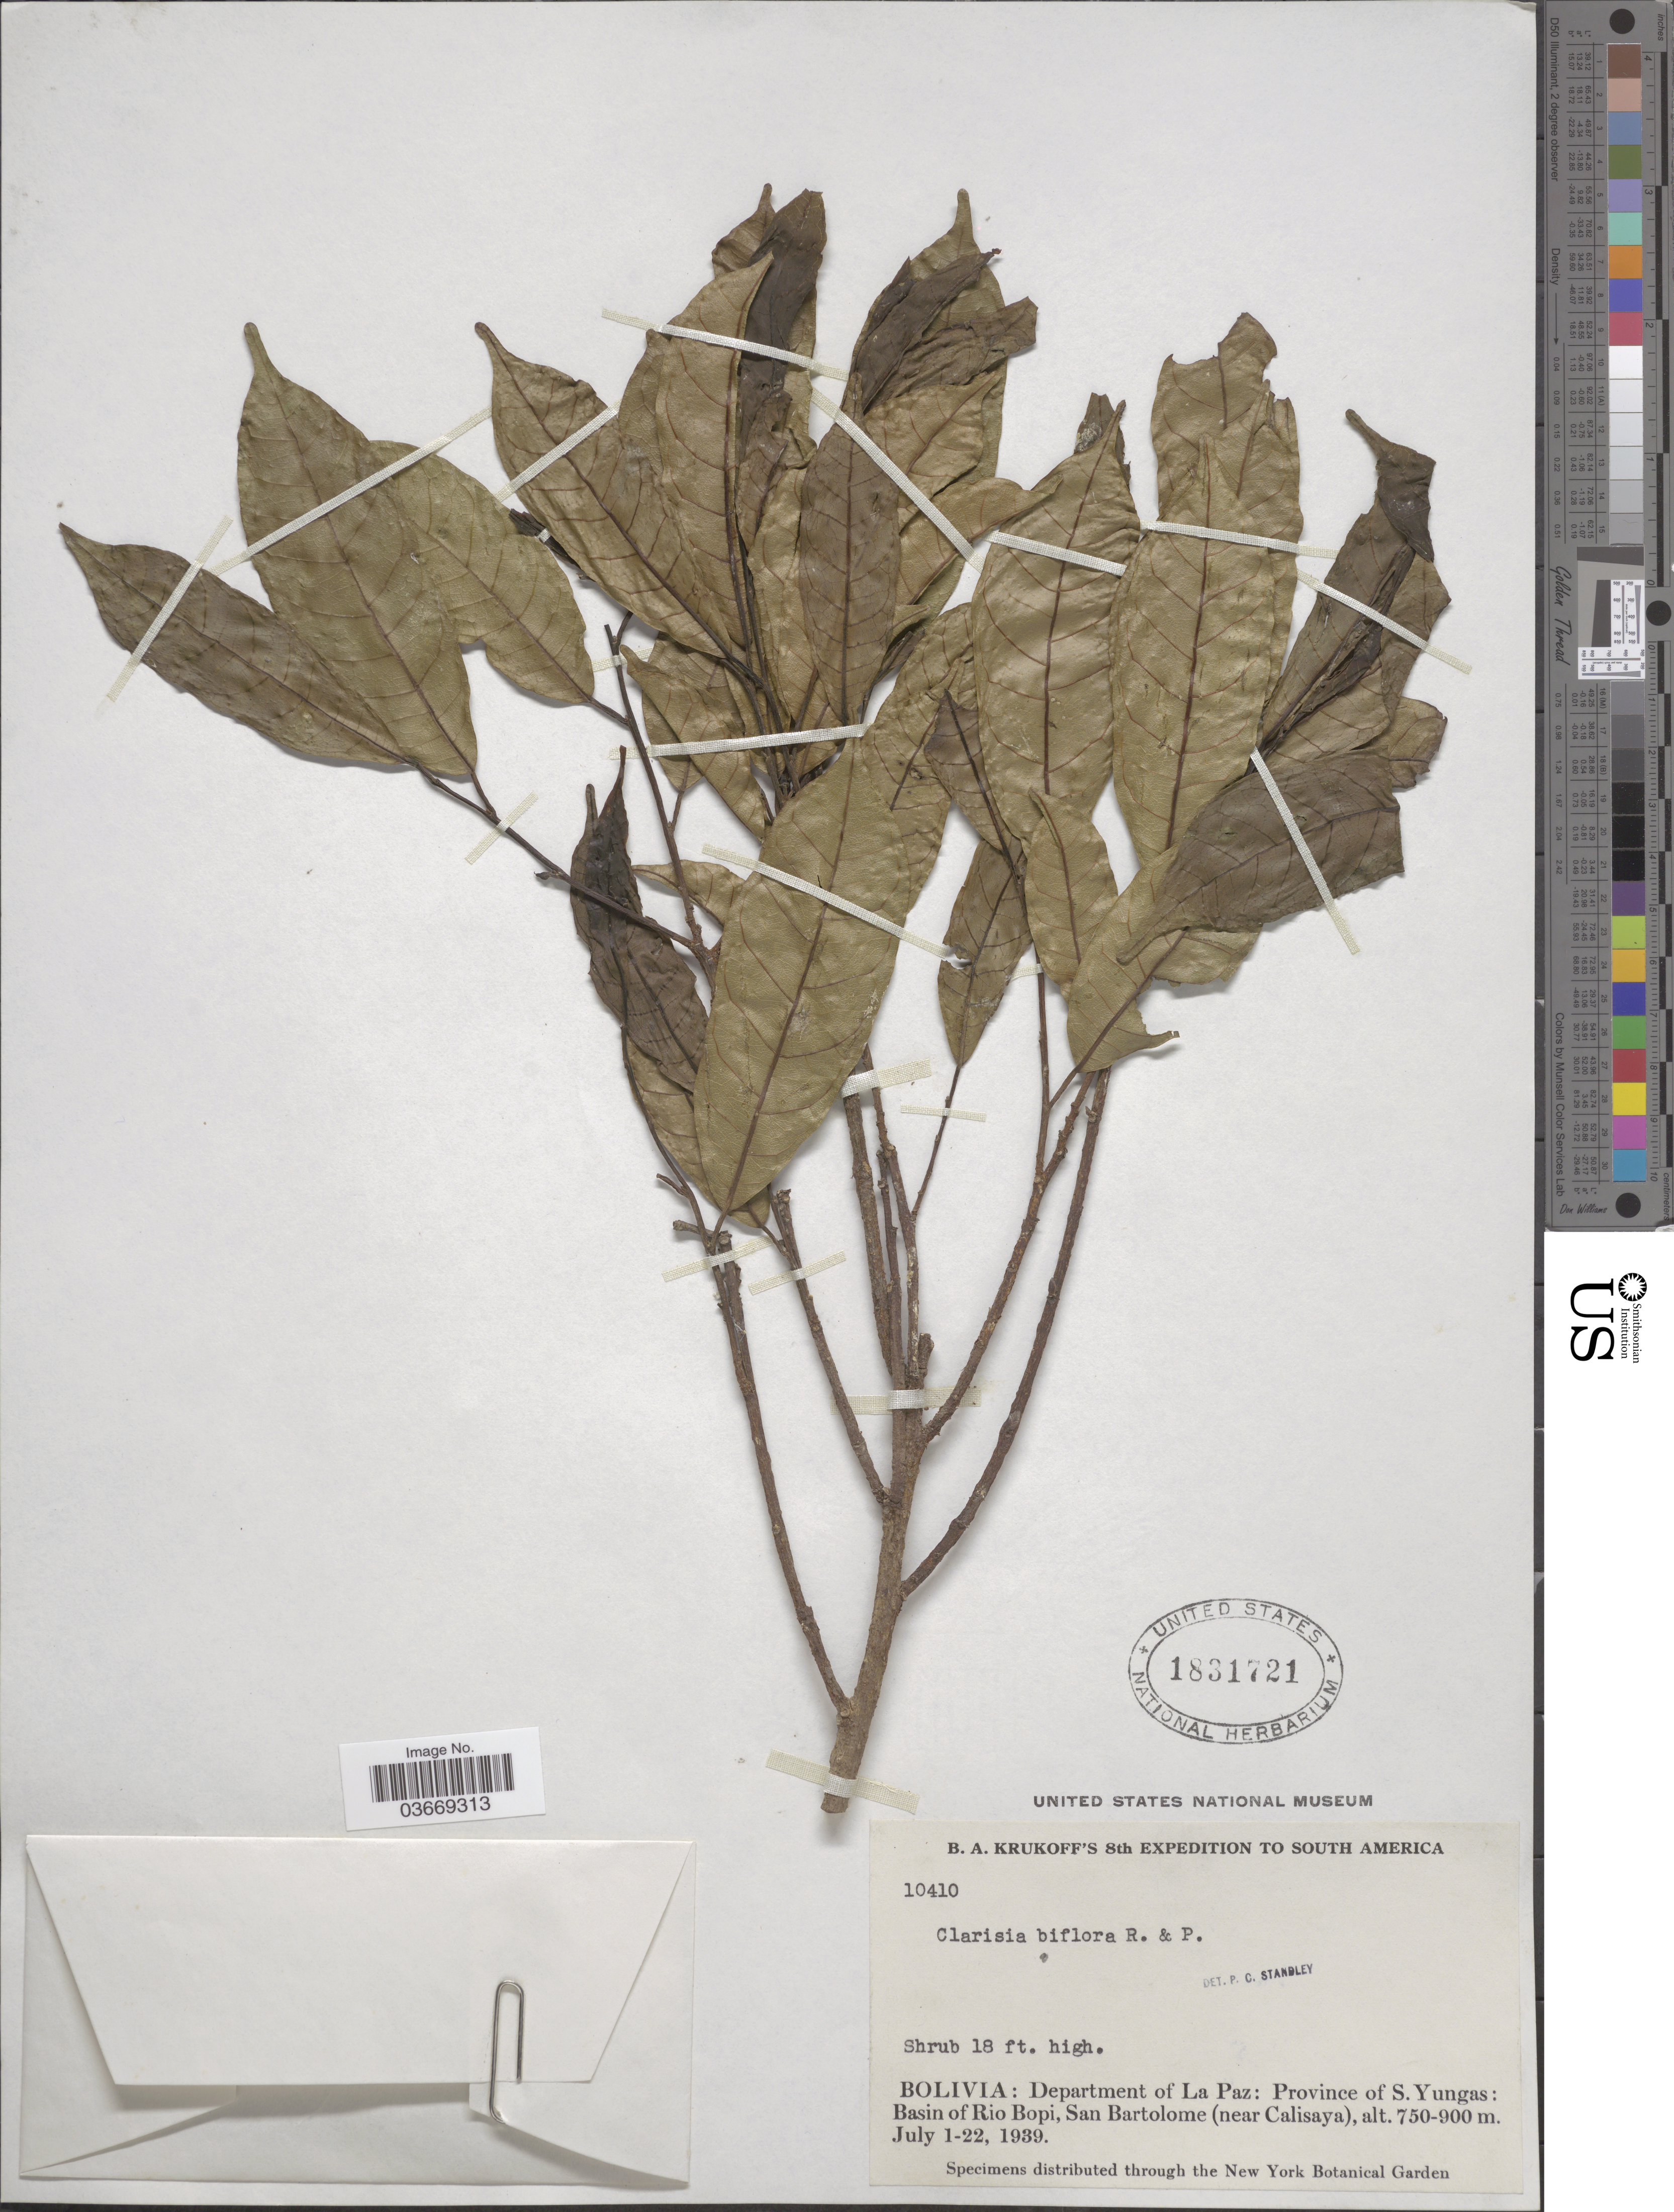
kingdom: Plantae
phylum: Tracheophyta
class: Magnoliopsida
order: Rosales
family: Moraceae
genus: Clarisia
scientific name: Clarisia biflora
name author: Ruiz & Pav.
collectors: B. A. Krukoff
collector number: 10410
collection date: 1939-07-01/1939-07-22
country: Bolivia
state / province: La Paz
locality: Department of La Paz: Province of S. Yungas: Basin of Rio Bopi, San Bartolome (near Calisaya).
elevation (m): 750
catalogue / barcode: US 1831721